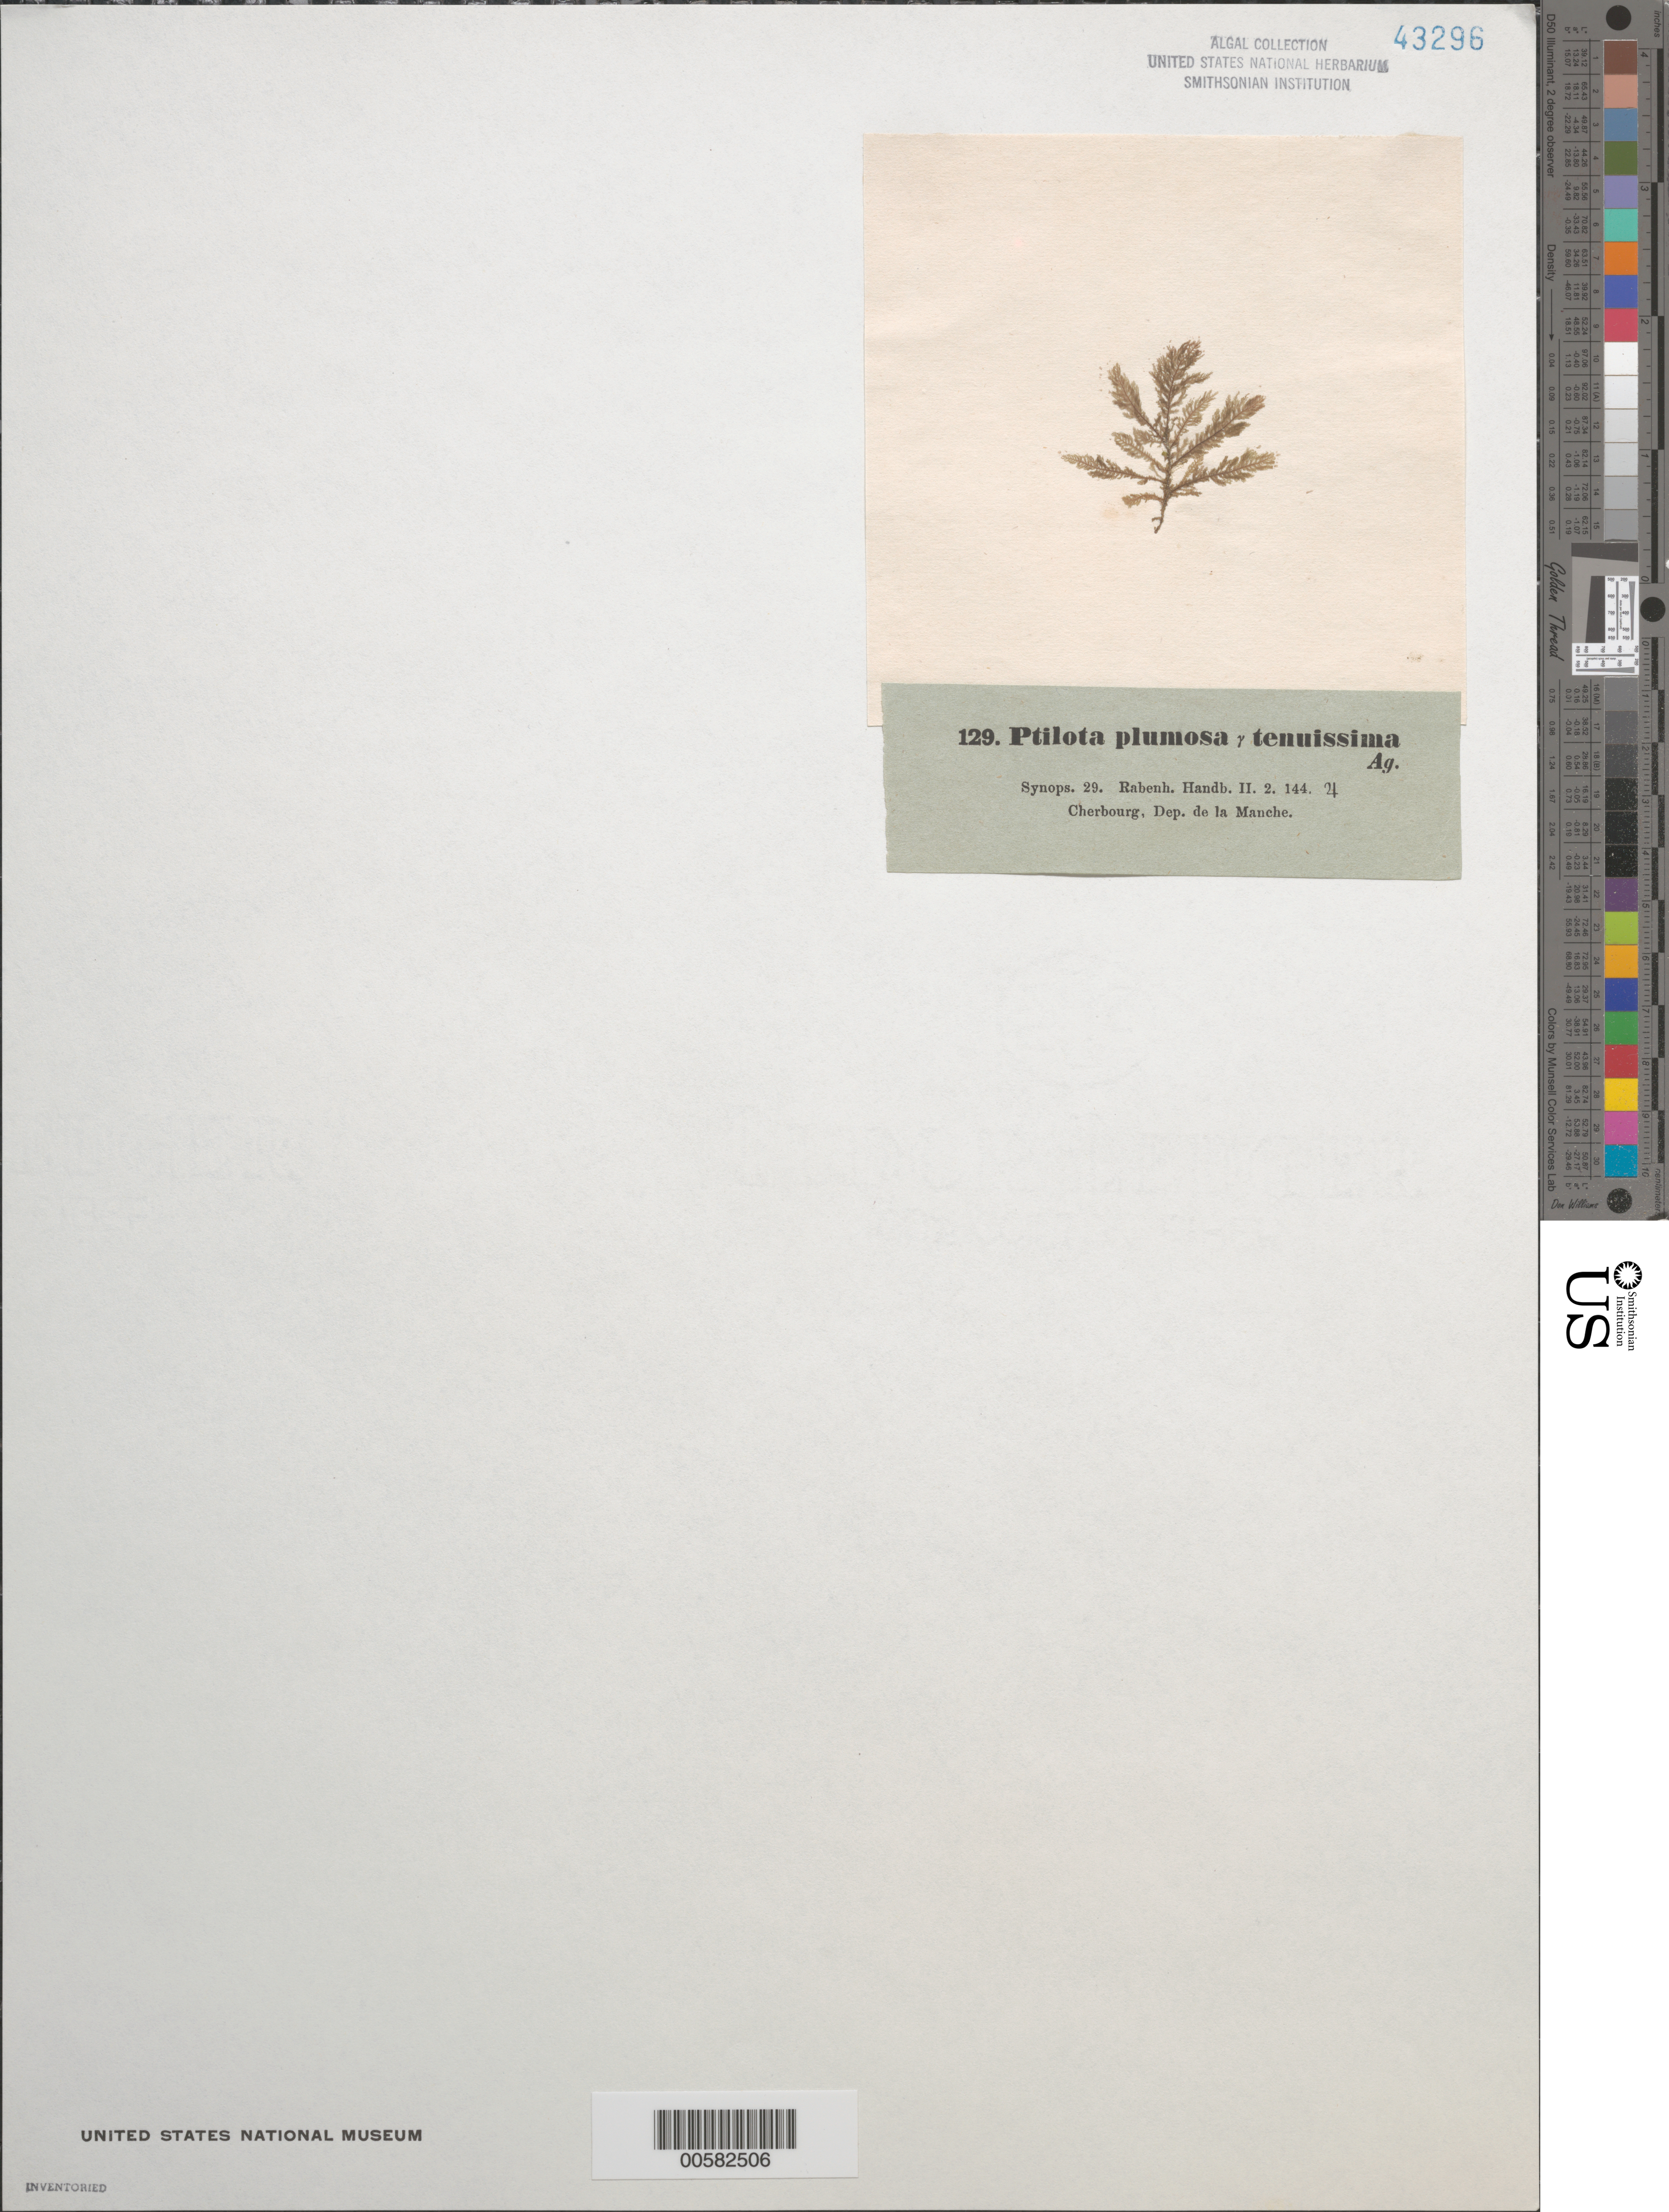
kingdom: Plantae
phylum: Rhodophyta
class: Florideophyceae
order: Ceramiales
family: Wrangeliaceae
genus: Ptilota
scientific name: Ptilota gunneri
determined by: Algae name updating Project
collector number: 129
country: France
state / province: Normandie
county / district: Manche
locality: Cherbourg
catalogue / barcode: US 43296